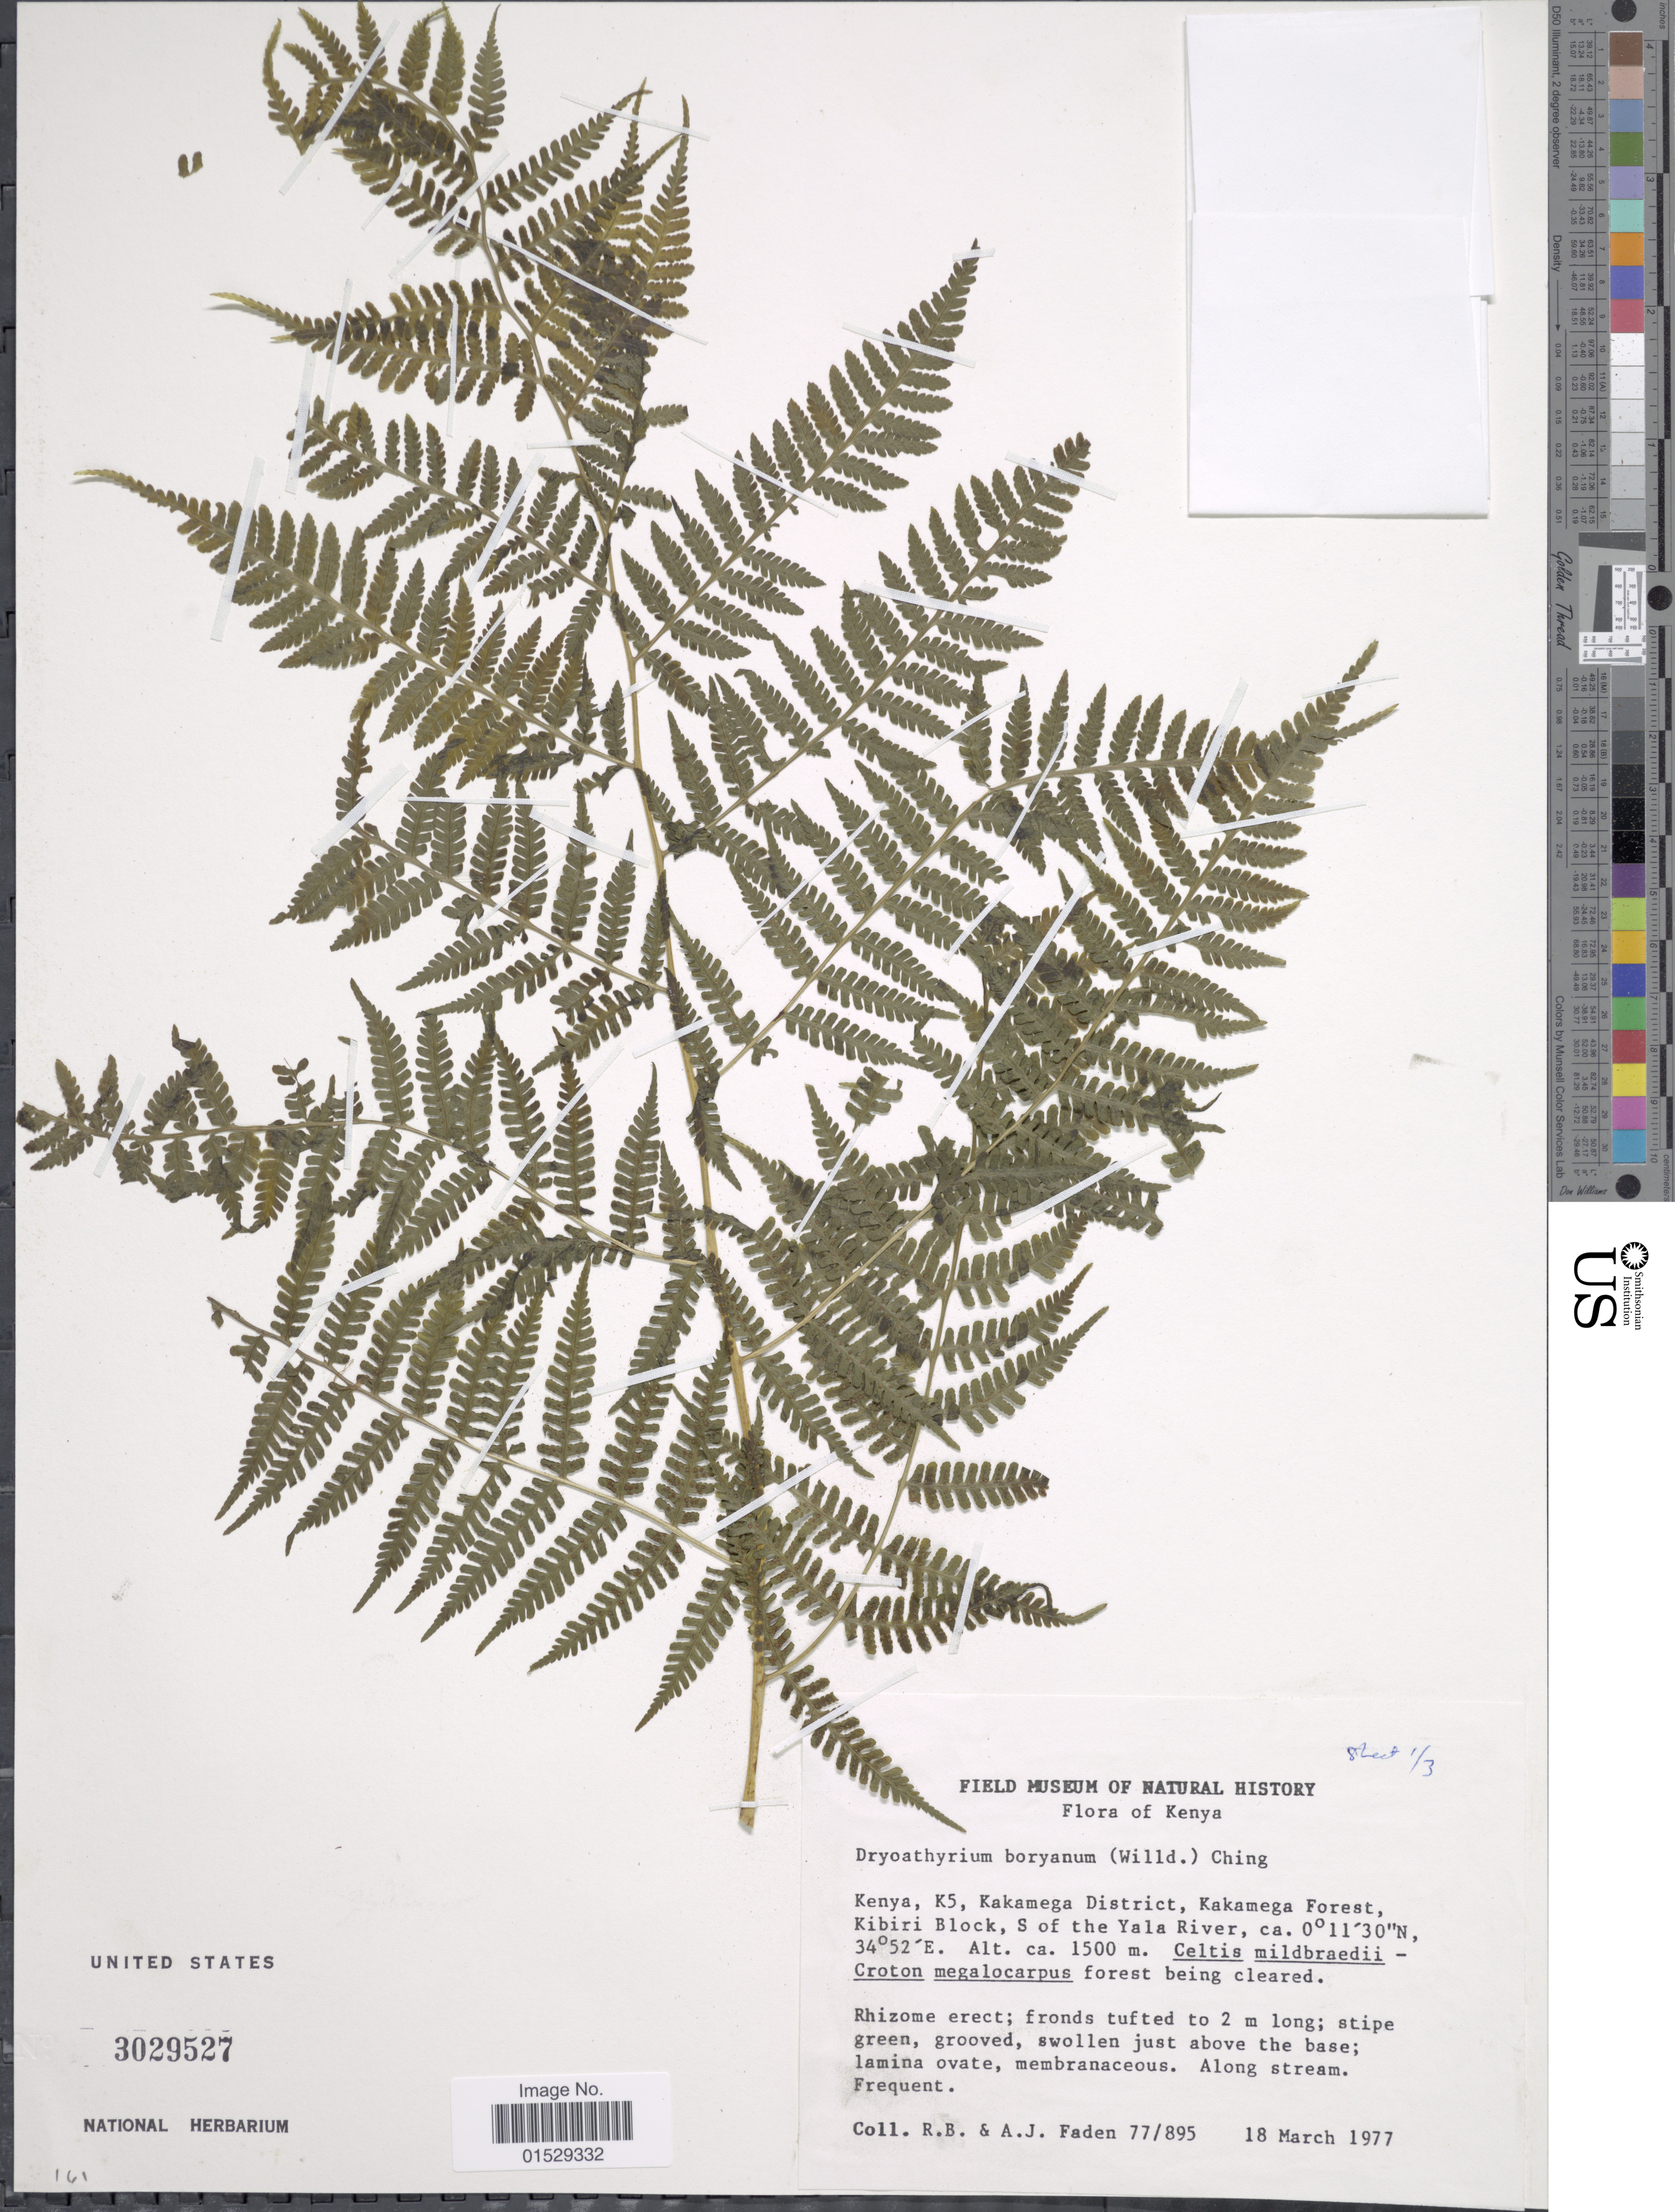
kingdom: Plantae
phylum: Tracheophyta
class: Polypodiopsida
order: Polypodiales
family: Athyriaceae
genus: Deparia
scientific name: Deparia boryana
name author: (Willd.) M. Kato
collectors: R. B. Faden & A. J. Faden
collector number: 77/895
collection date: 1977-03-18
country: Kenya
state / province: Kakamega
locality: Kenya, K5, Kakamega District, Kakamega Forest, Kibiri Block, S of the Yala River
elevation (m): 1500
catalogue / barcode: US 3029527